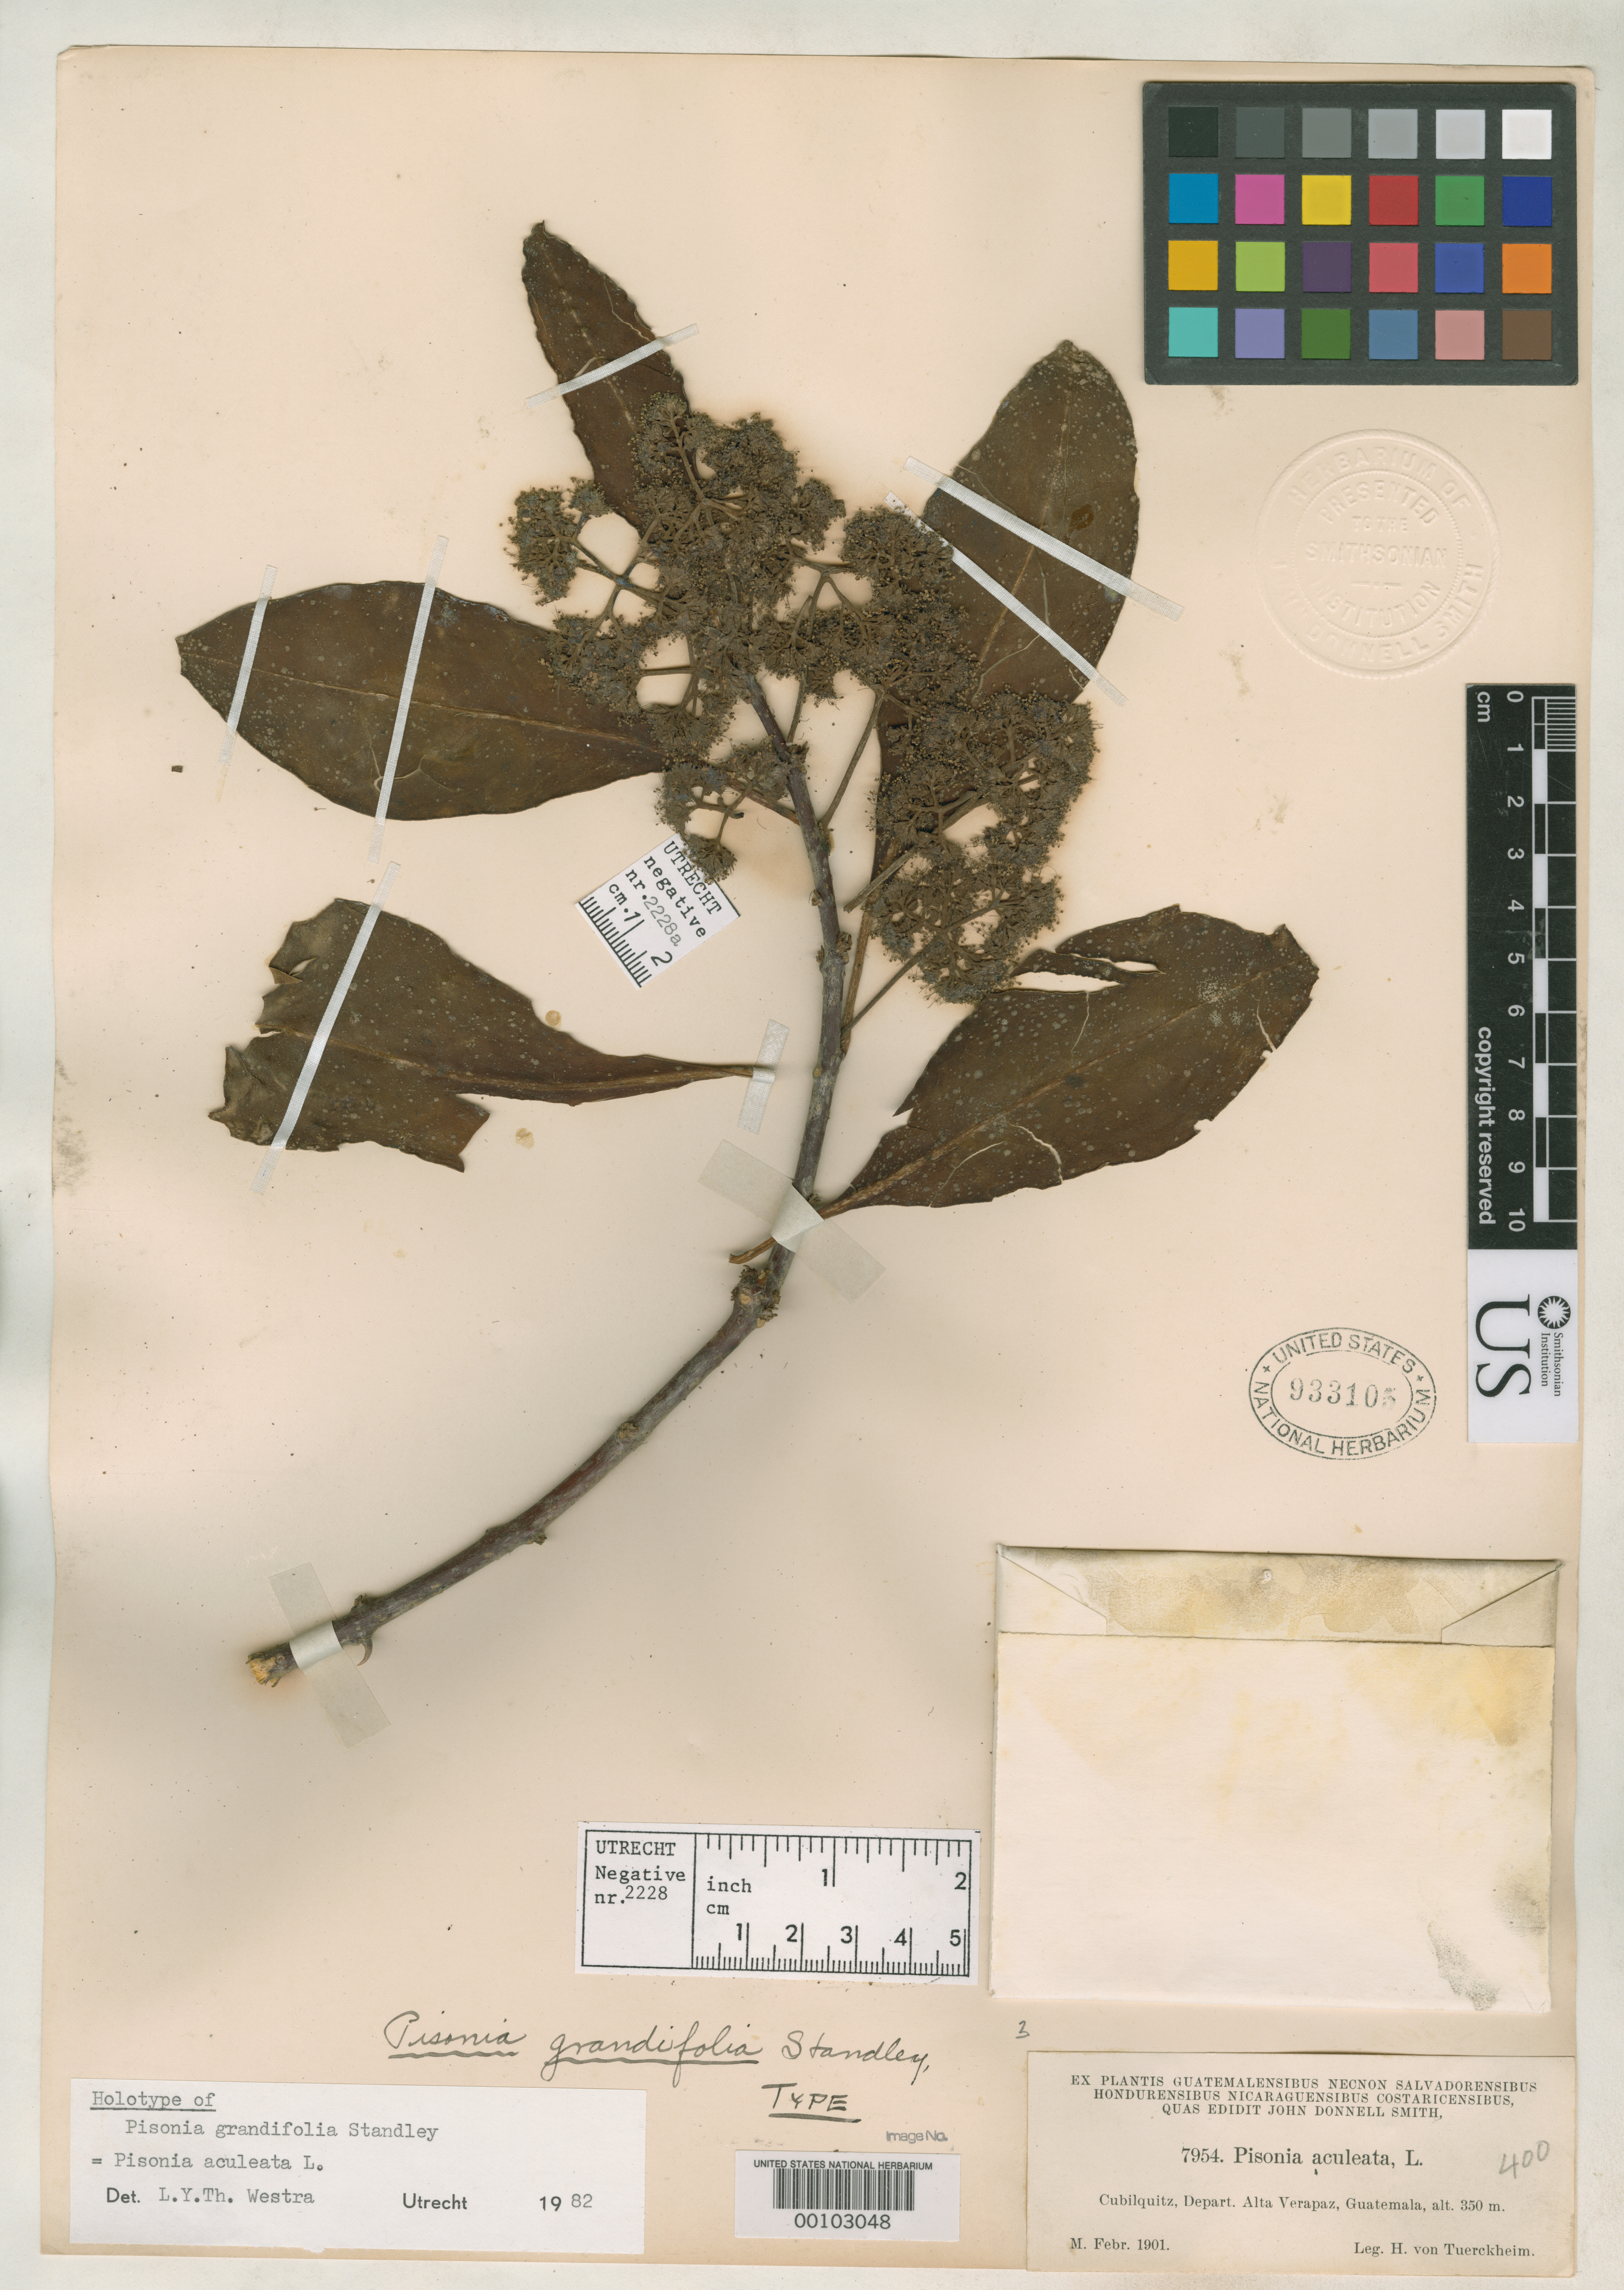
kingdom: Plantae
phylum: Tracheophyta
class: Magnoliopsida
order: Caryophyllales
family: Nyctaginaceae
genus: Pisonia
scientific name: Pisonia grandifolia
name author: Standl.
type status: Holotype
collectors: H. von Türckheim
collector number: J.D.S. 7954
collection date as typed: Feb 1901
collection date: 1901-02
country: Guatemala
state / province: Alta Verapaz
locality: Cubilquitz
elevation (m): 350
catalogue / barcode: US 933105